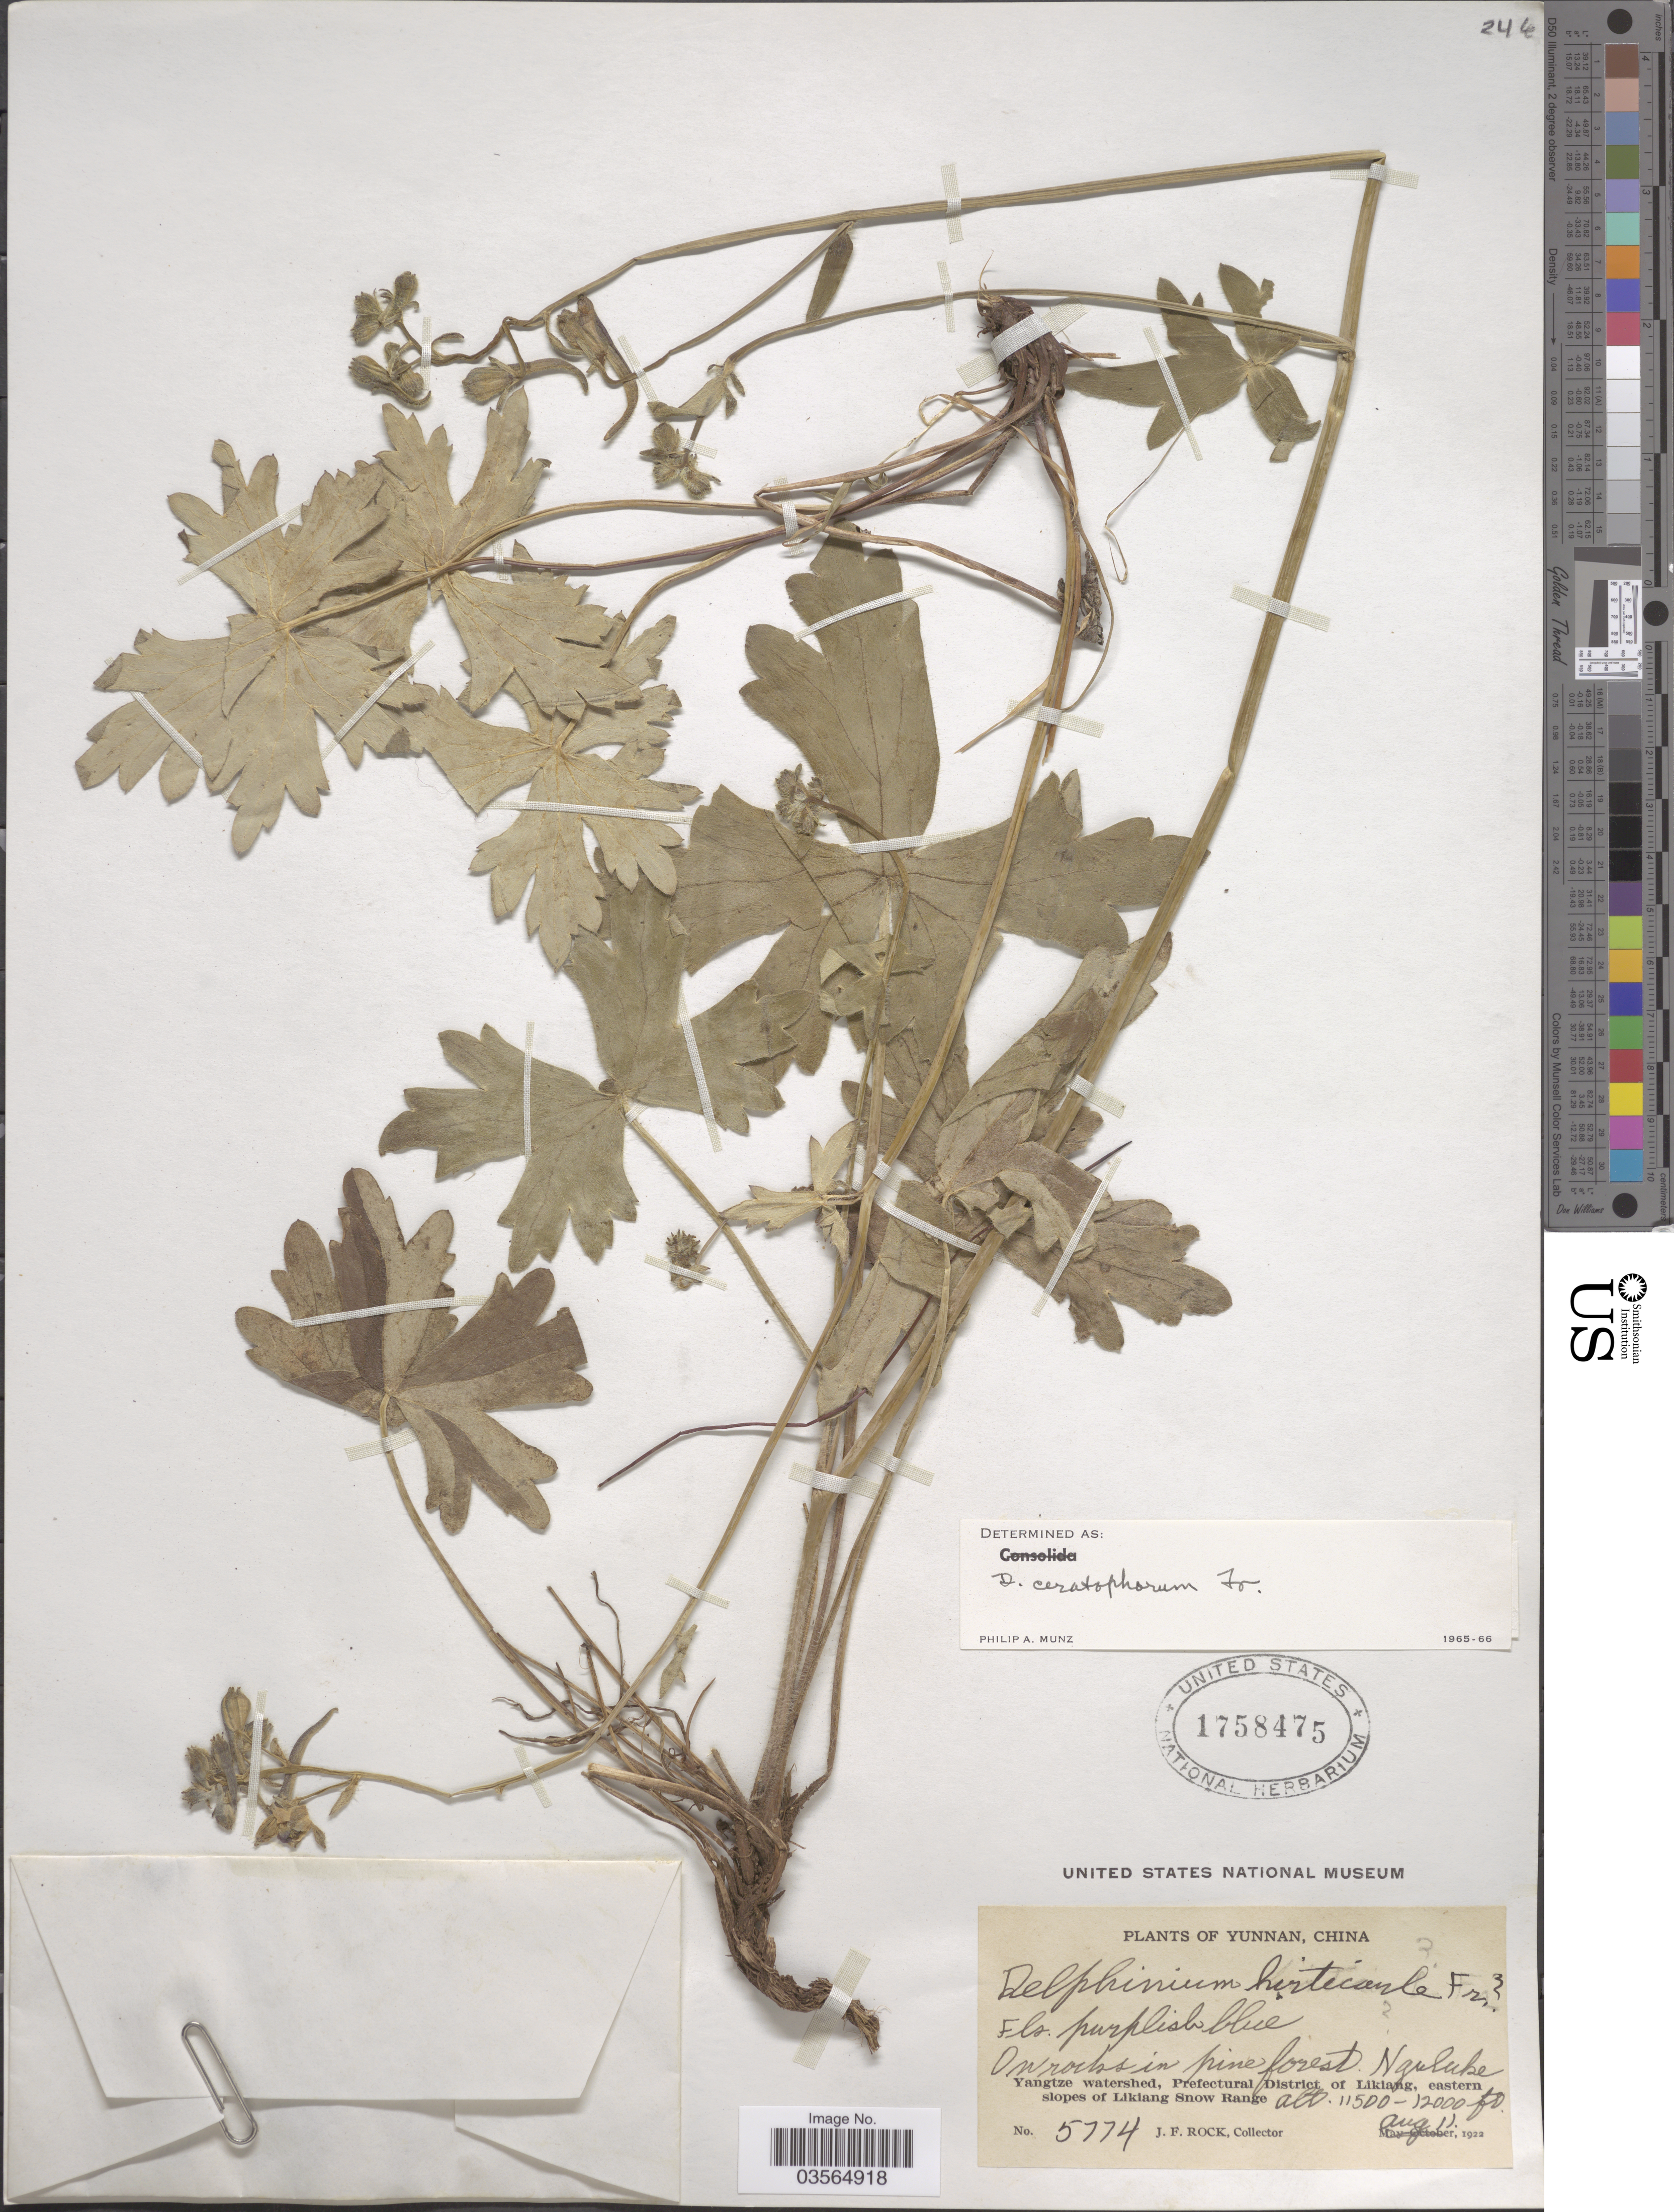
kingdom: Plantae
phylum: Tracheophyta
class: Magnoliopsida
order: Ranunculales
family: Ranunculaceae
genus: Delphinium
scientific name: Delphinium ceratophorum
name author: Franch.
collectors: J. Rock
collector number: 5774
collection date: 1922-08-11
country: China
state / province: Yunnan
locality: Nguluke. Yangtze watershed, Prefectural District of Likiang, eastern slopes of Likiang Snow Range.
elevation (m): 3505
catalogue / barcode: US 1758475